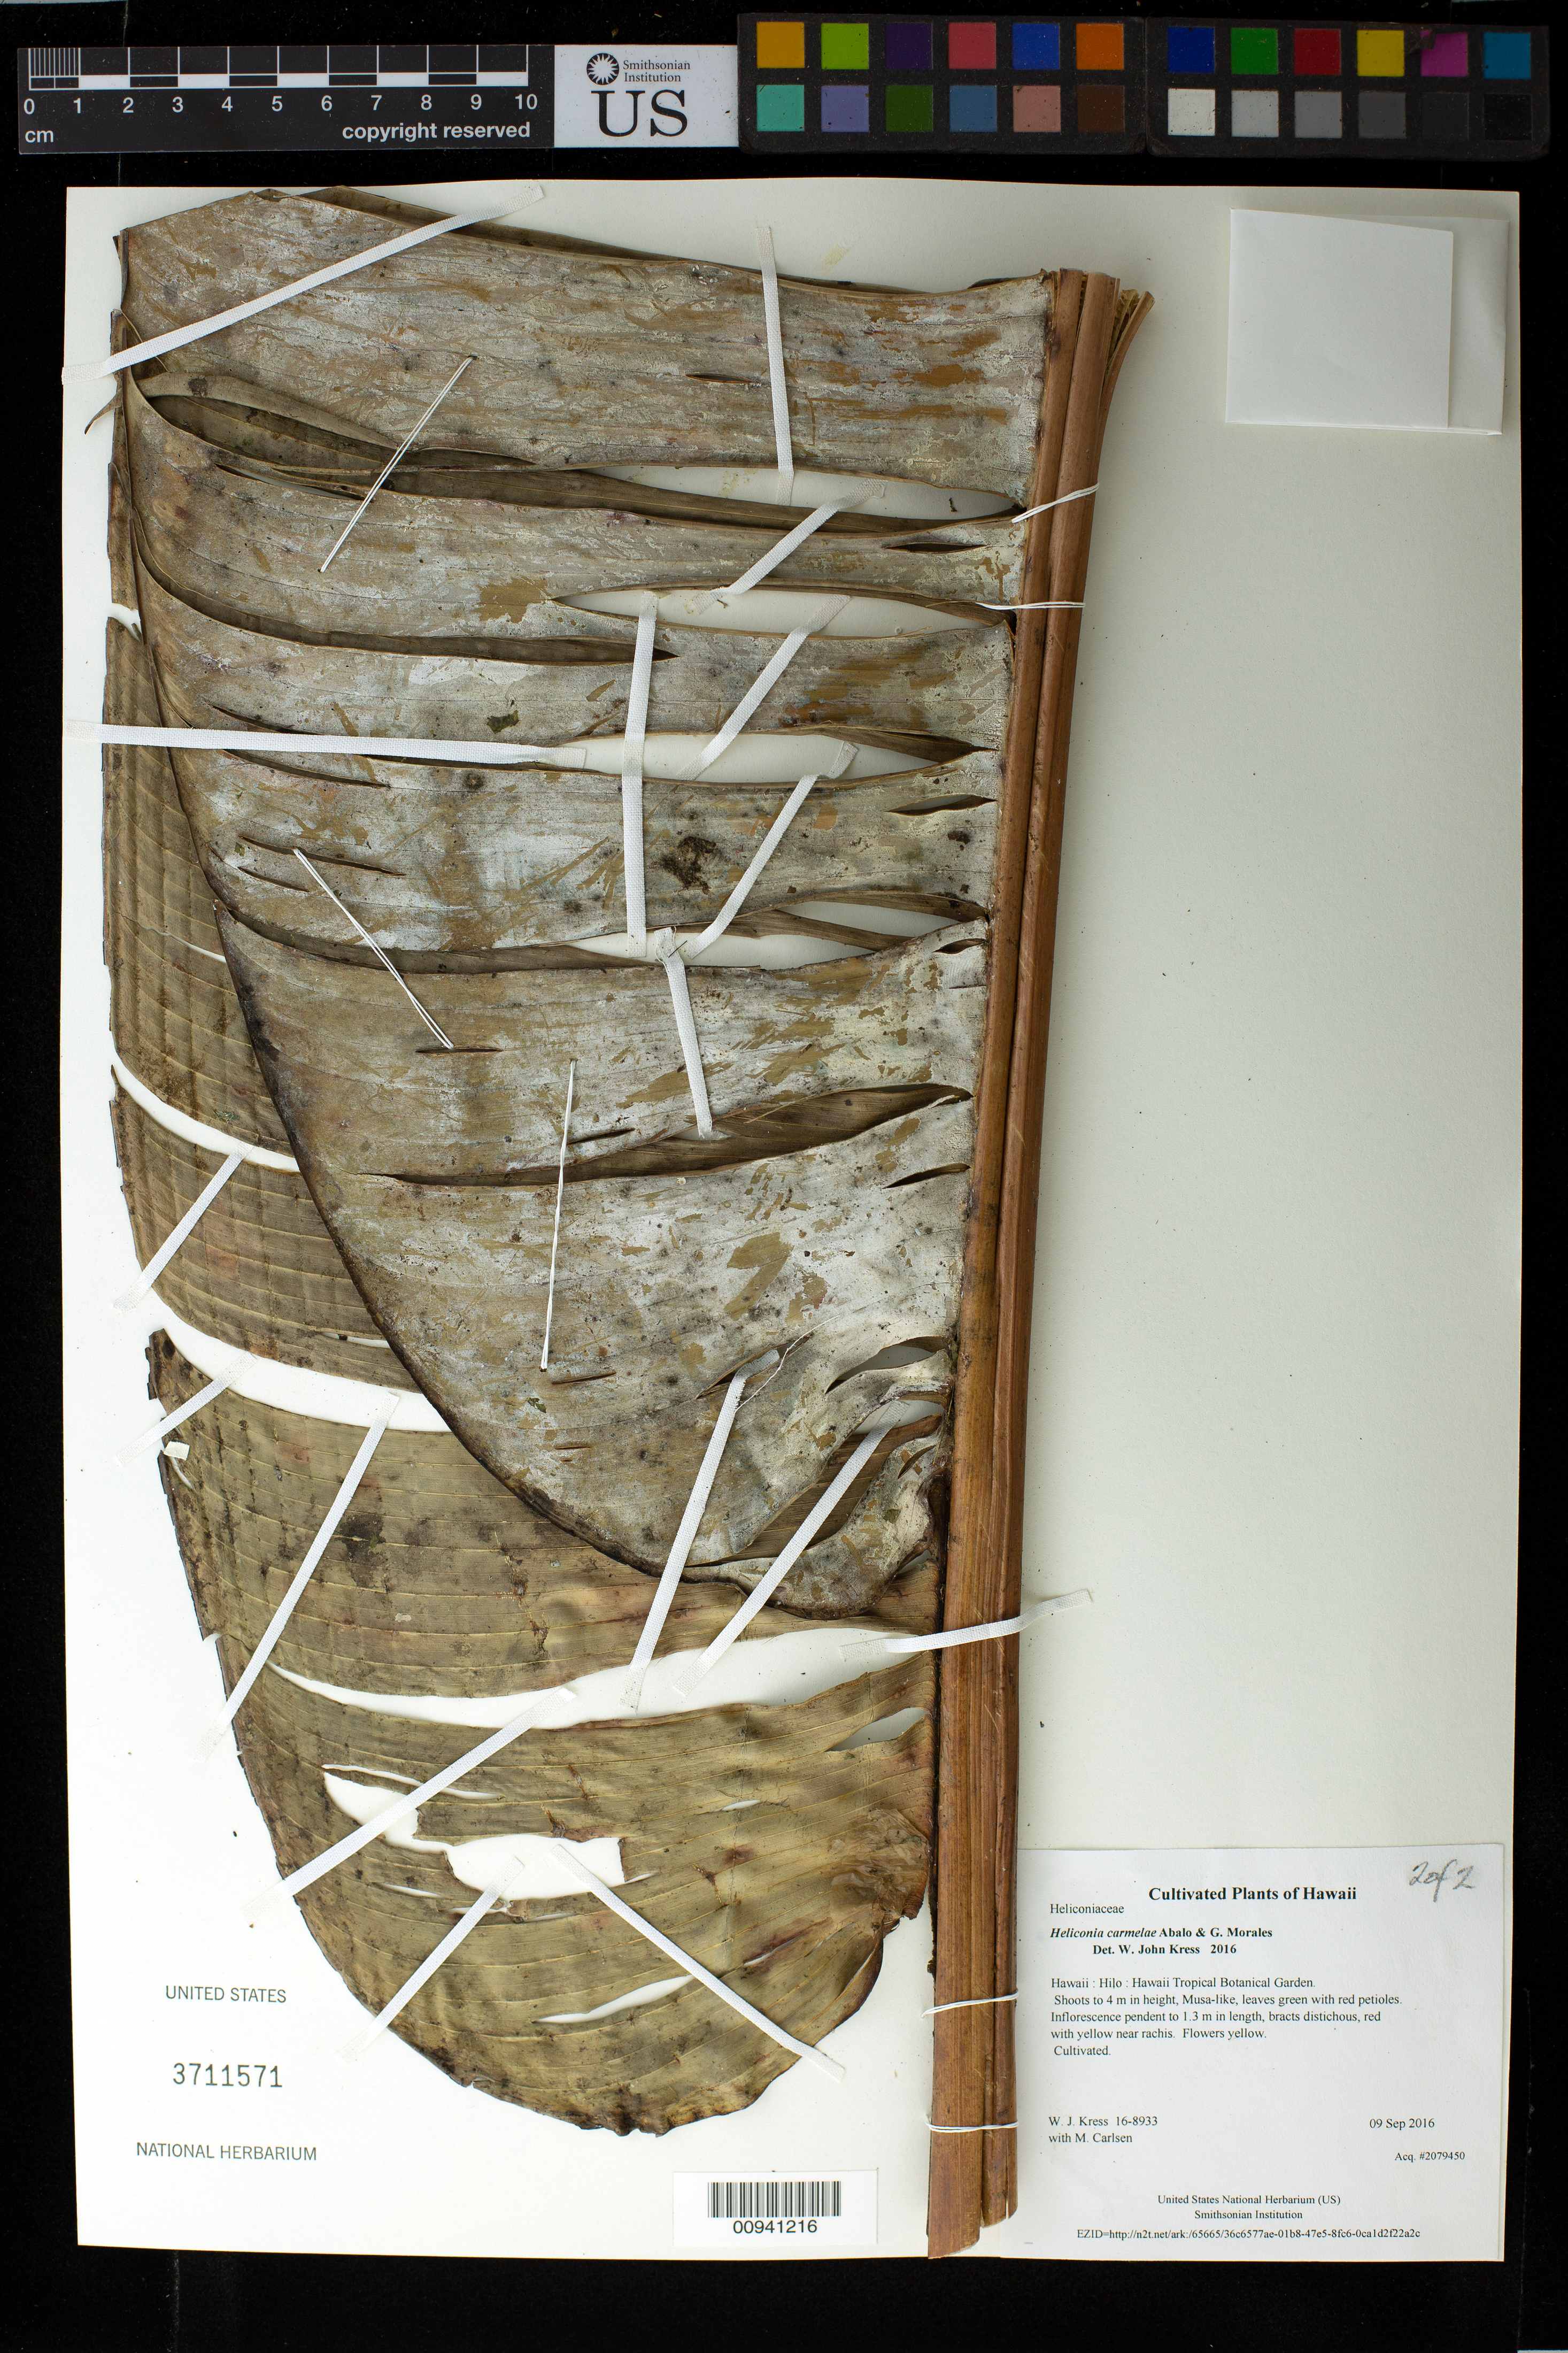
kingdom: Plantae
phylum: Tracheophyta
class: Liliopsida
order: Zingiberales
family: Heliconiaceae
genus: Heliconia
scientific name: Heliconia carmelae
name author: Abalo & G. Morales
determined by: Kress, W. J., (US), Smithsonian Institution - National Museum of Natural History (UNITED STATES)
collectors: W. J. Kress & M. M. Carlsen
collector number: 16-8933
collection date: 2016-09-09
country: United States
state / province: Hawaii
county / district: Hawaii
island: Hawaii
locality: Hawaii Tropical Botanical Garden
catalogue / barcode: US 3711571